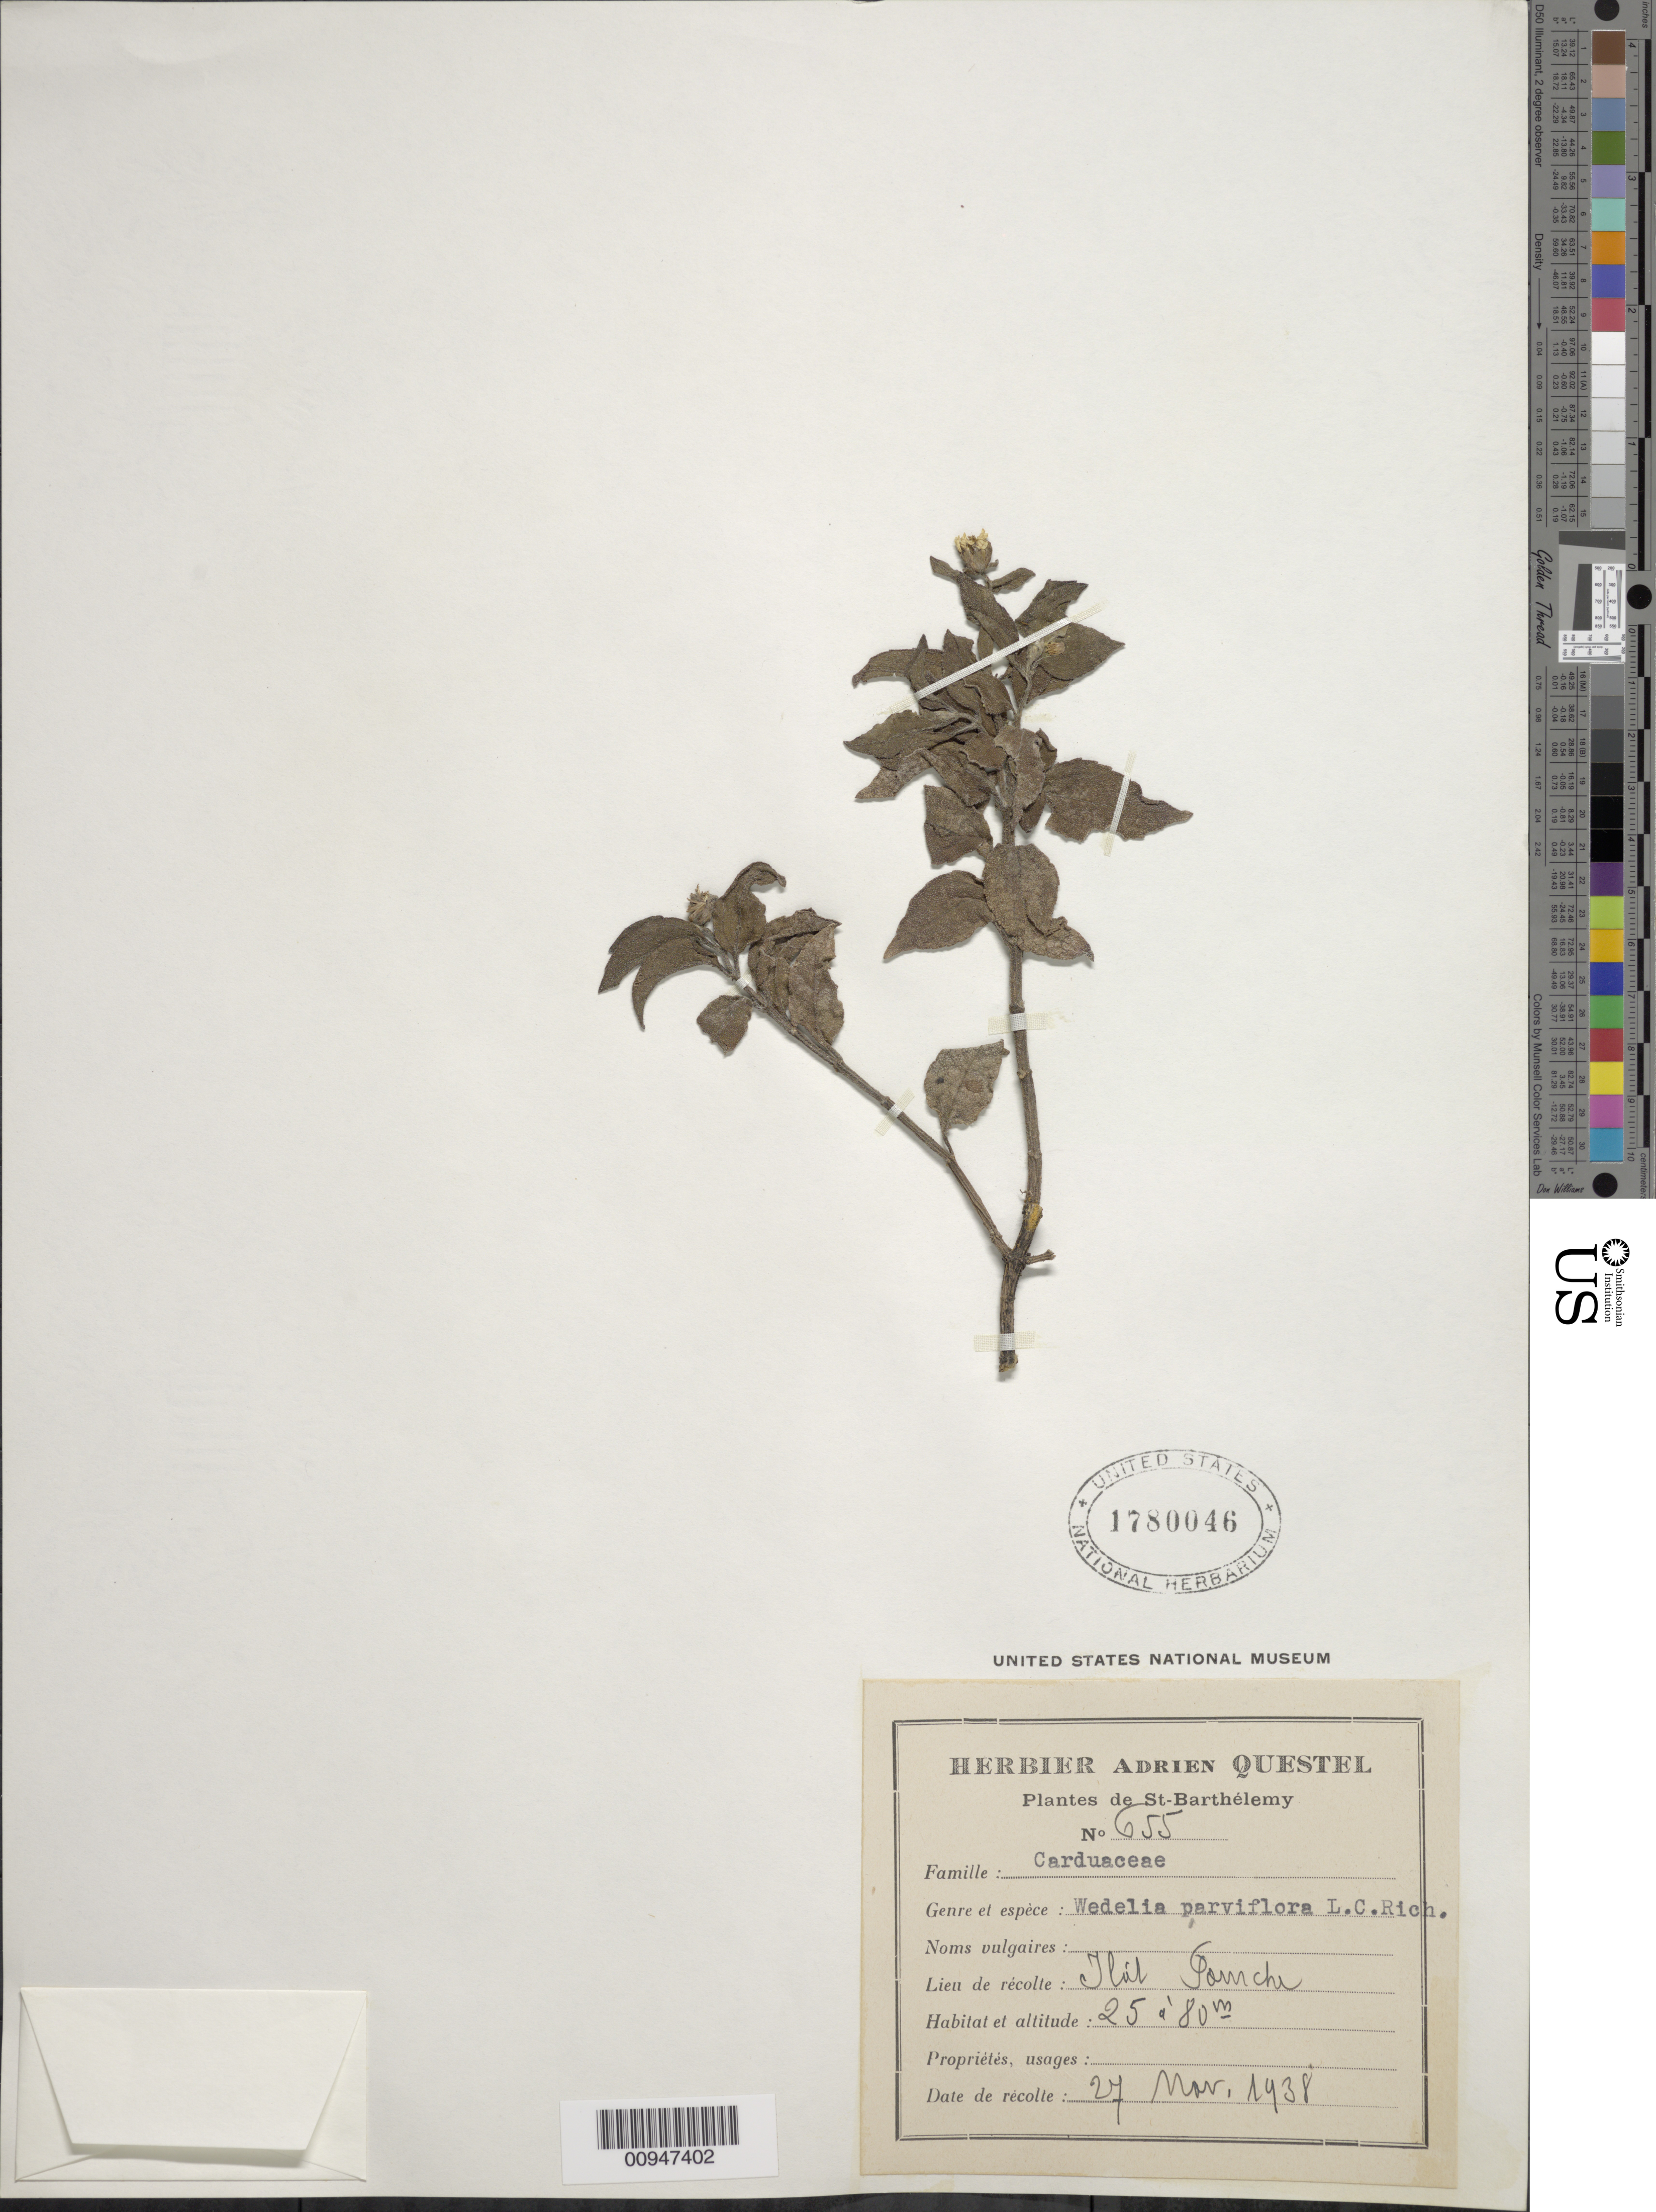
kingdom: Plantae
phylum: Tracheophyta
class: Magnoliopsida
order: Asterales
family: Asteraceae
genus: Wedelia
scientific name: Wedelia calycina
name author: Rich.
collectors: A. Questel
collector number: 655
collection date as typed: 27 Mar 1938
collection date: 1938-03-27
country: Saint Barthélemy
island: St. Barthélemy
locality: "Ponche"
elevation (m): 25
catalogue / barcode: US 1780046